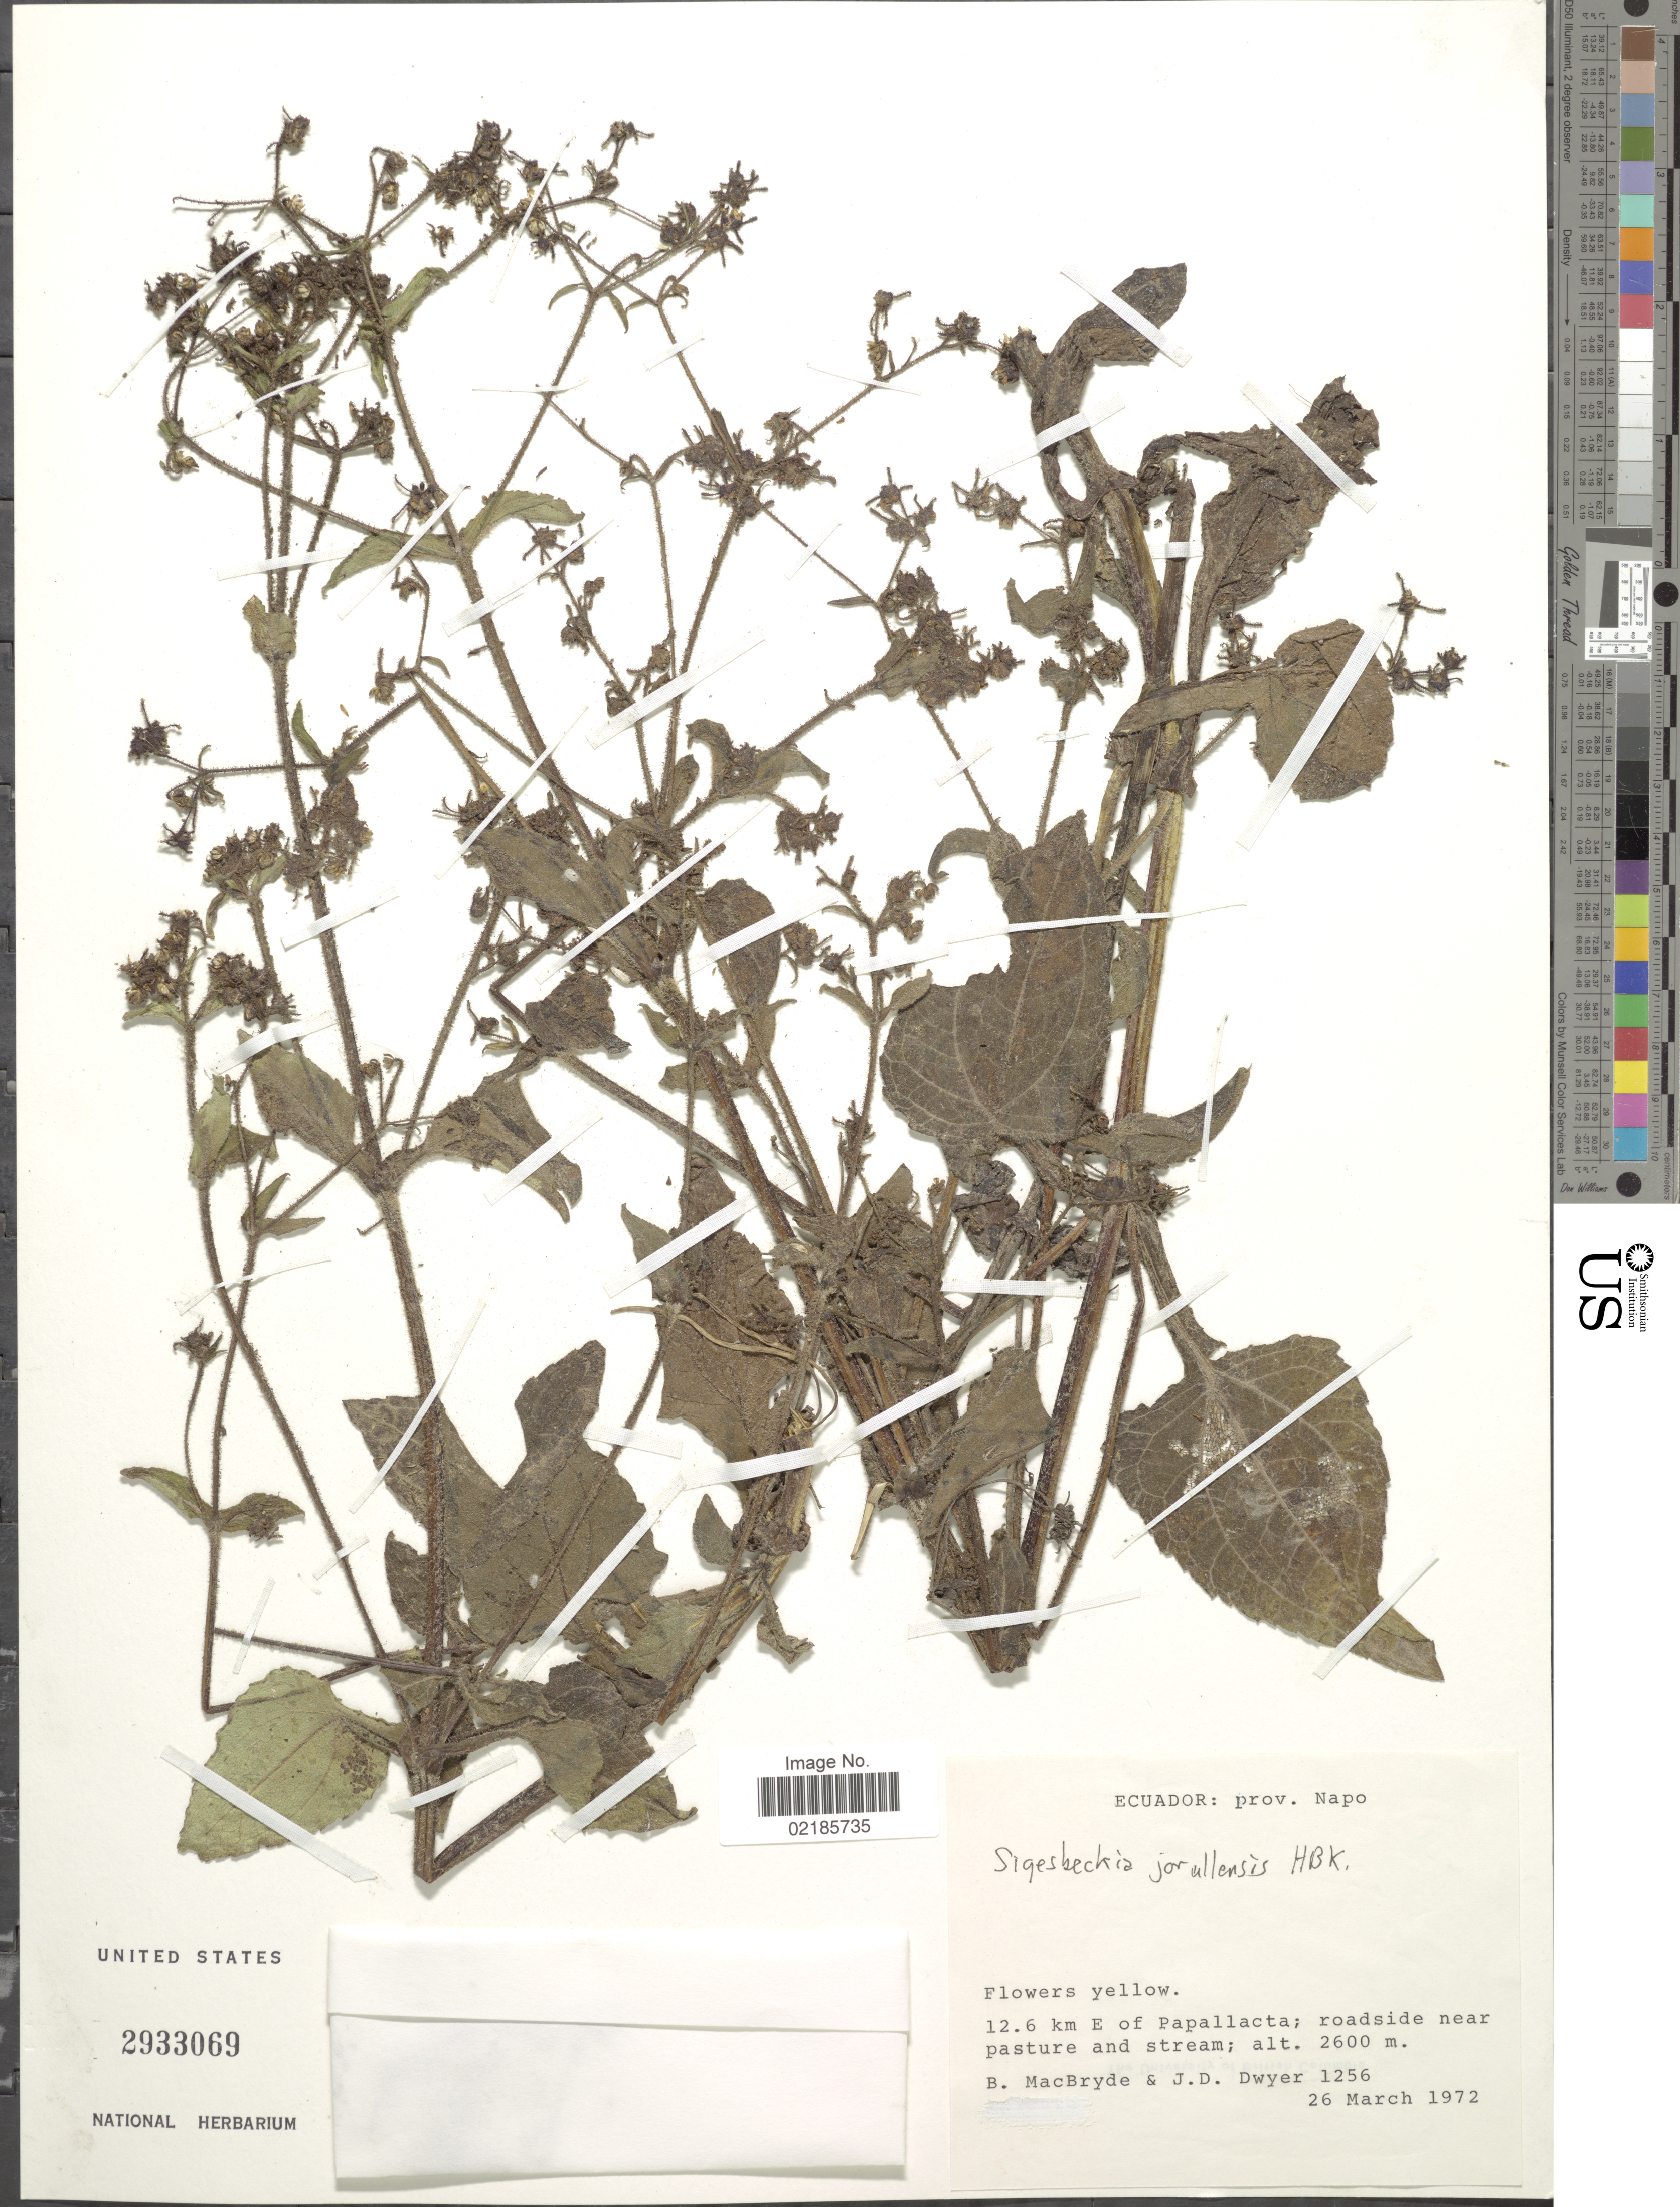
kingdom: Plantae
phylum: Tracheophyta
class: Magnoliopsida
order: Asterales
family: Asteraceae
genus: Sigesbeckia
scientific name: Sigesbeckia jorullensis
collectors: B. MacBryde & J. D. Dwyer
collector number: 1256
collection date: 1972-03-26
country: Ecuador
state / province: Napo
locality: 12.6 km E of Papallacta; roadside near pasture and stream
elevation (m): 2600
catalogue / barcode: US 2933069